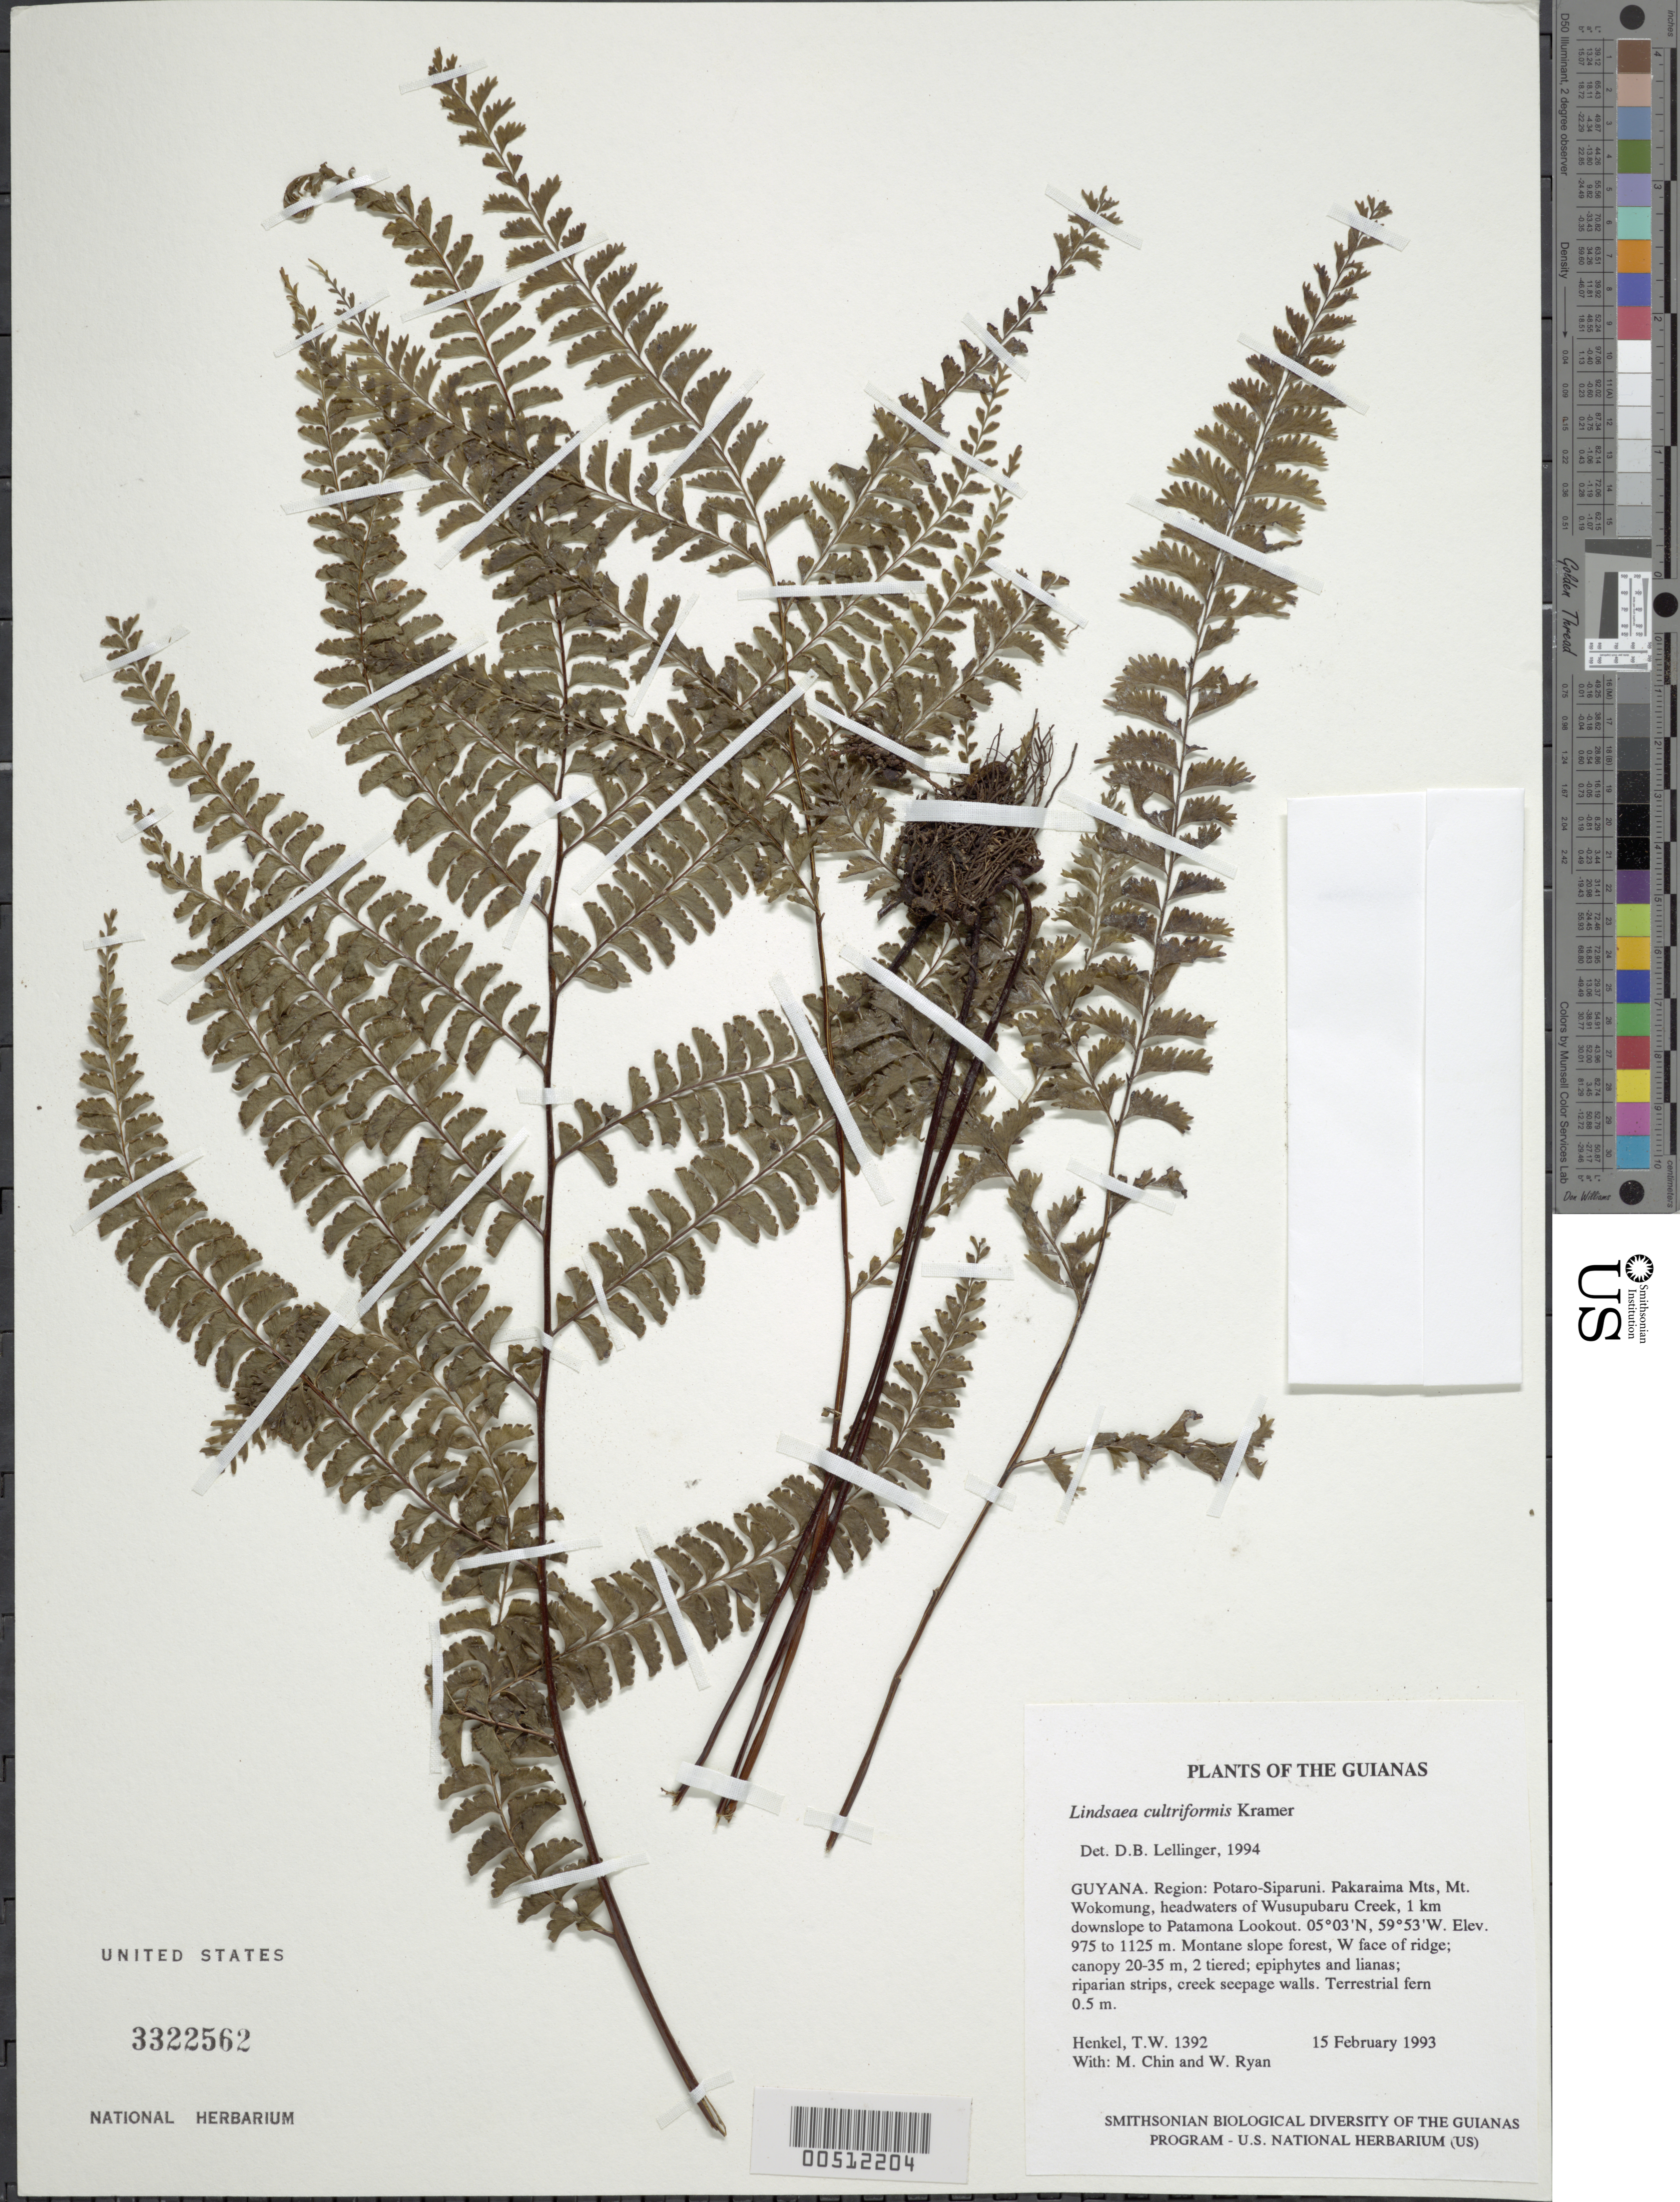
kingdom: Plantae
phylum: Tracheophyta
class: Polypodiopsida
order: Polypodiales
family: Lindsaeaceae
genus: Lindsaea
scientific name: Lindsaea cultriformis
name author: K.U. Kramer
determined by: Lellinger, David B., (BOT), Smithsonian Institution - National Museum of Natural History (UNITED STATES)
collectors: T. Henkel, M. Chin & W. Ryan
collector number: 1392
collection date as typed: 15 February 1993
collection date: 1993-02-15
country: Guyana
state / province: Potaro-Siparuni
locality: Pakaraima Mts, Mt. Wokomung, headwaters of Wusupubaru Creek, 1 km downslope to Patamona Lookout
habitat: Montane slope forest, W face of ridge; canopy 20-35 m, 2 tiered; epiphytes and lianas; riparian strips, creek seepage walls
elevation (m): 975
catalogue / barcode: US 3322562